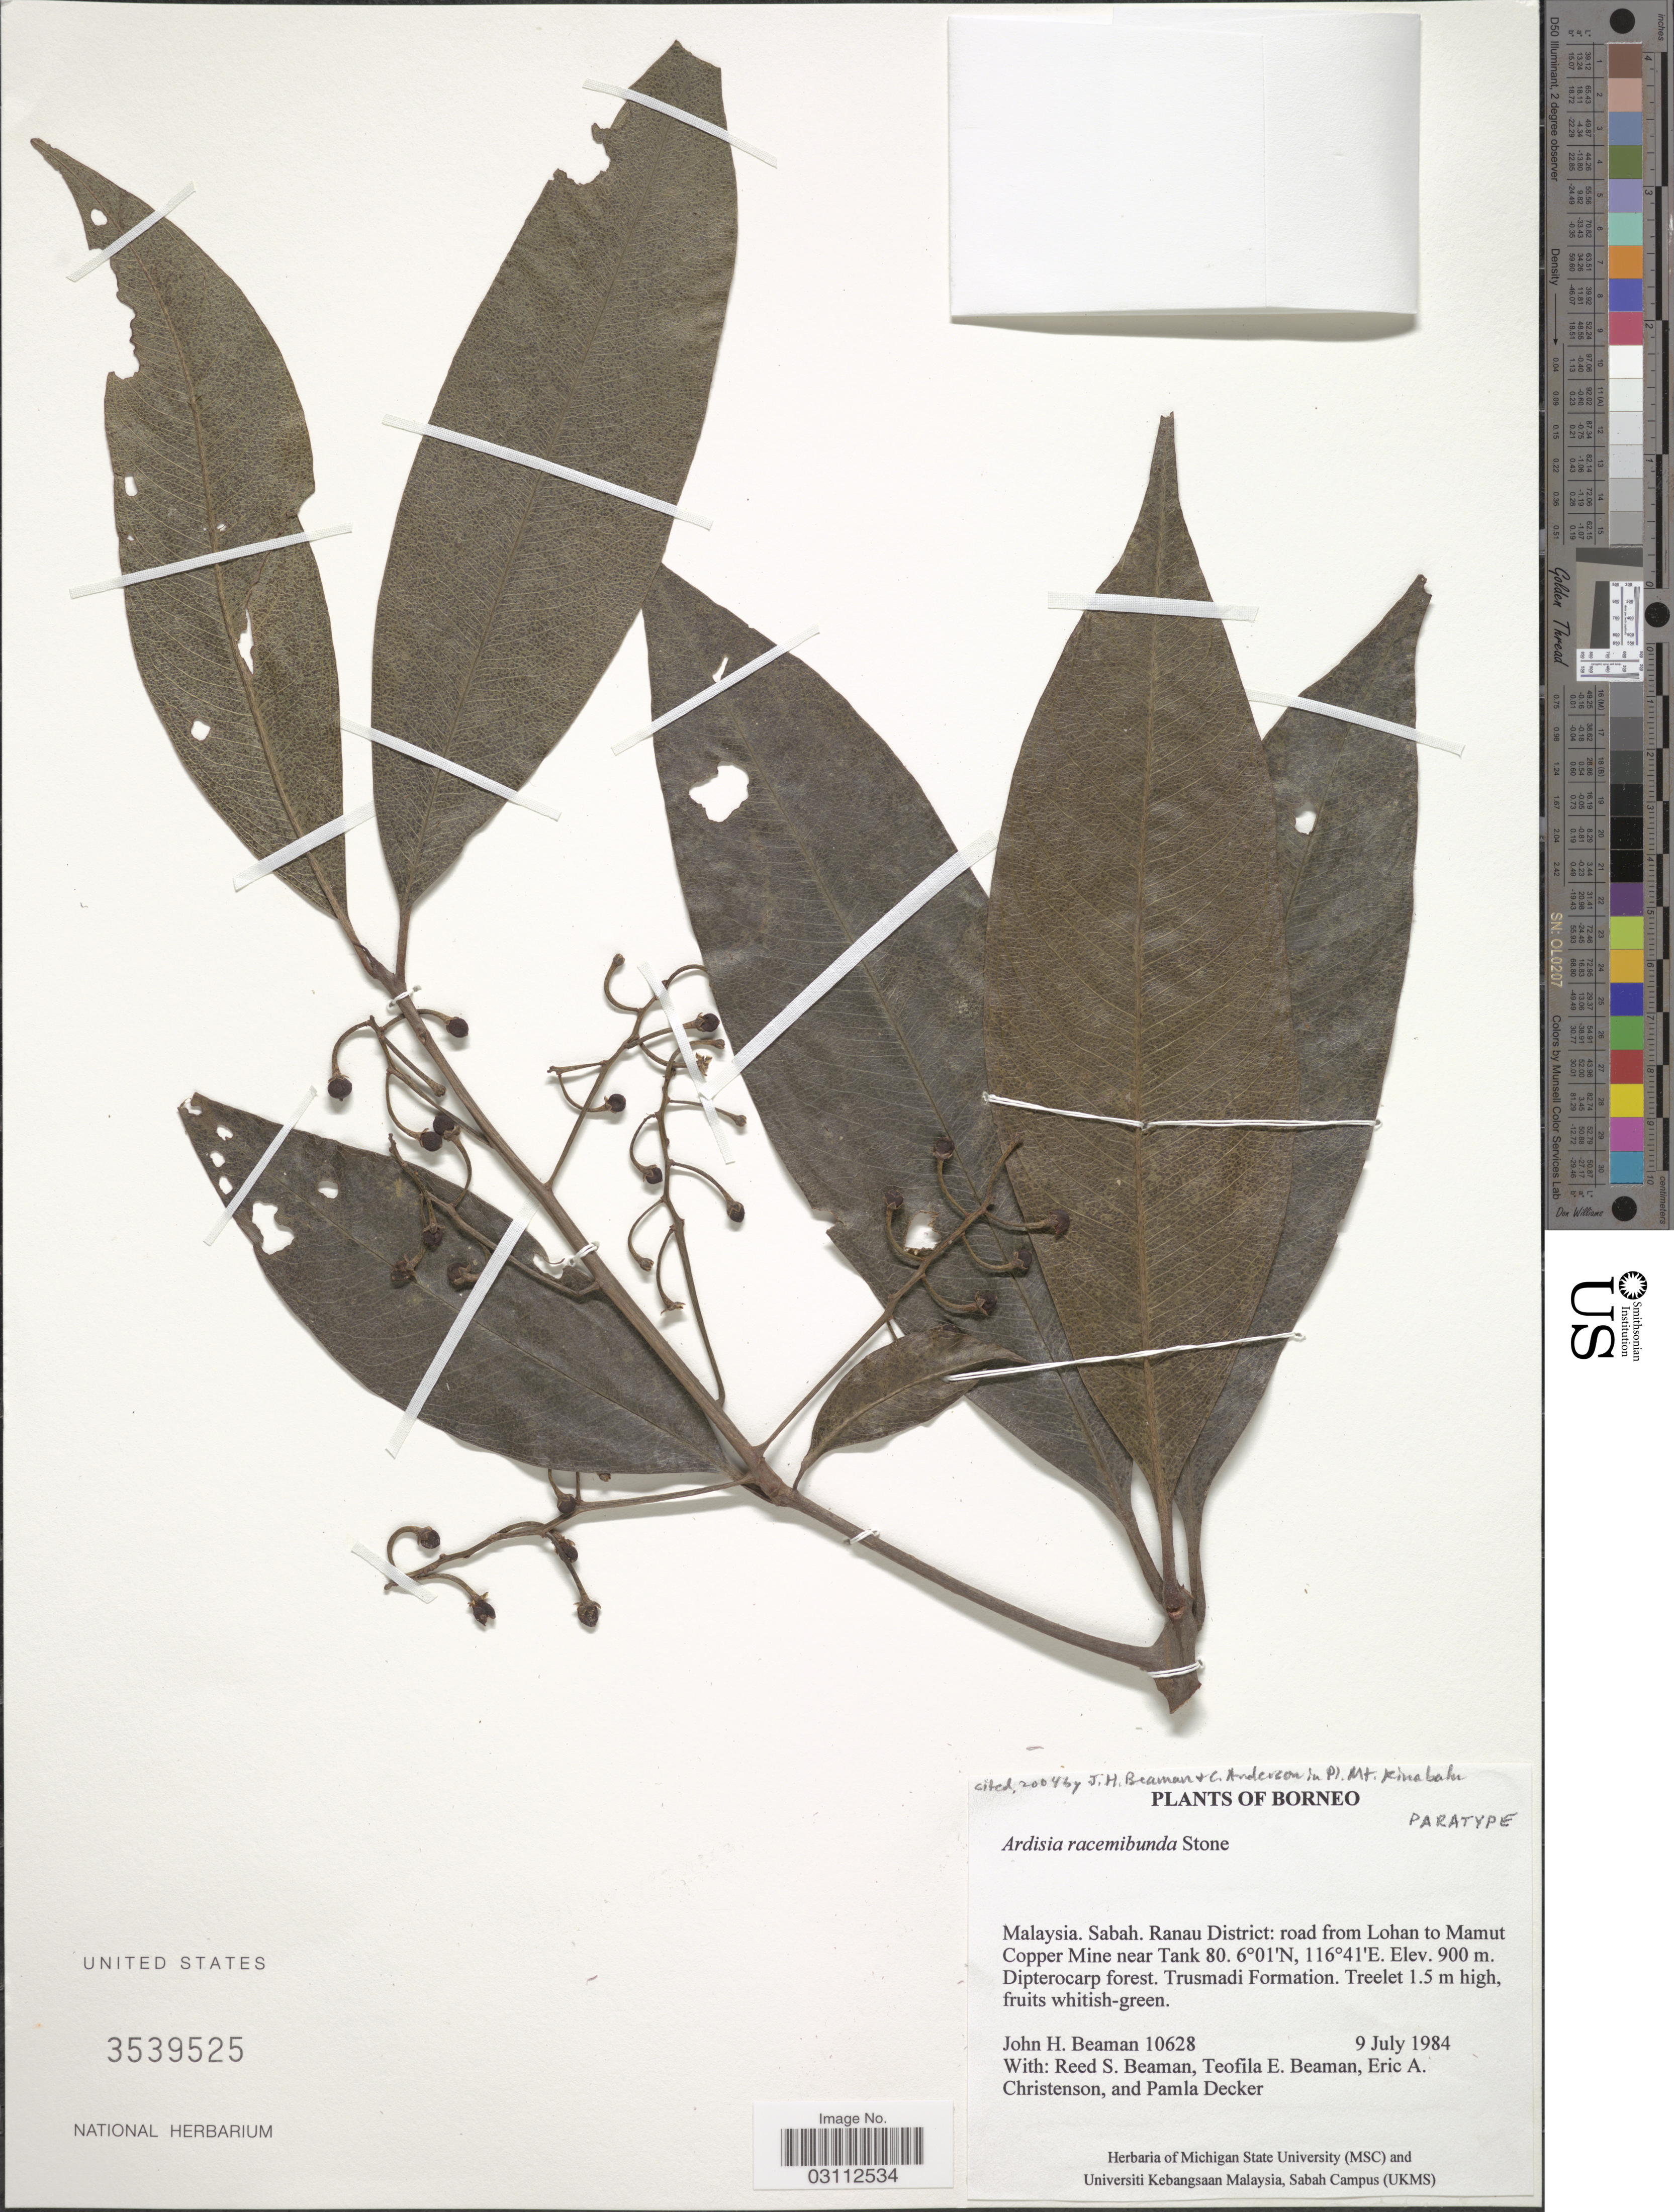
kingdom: Plantae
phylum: Tracheophyta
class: Magnoliopsida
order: Ericales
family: Primulaceae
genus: Ardisia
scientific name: Ardisia racemibunda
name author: B.C. Stone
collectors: J. H. Beaman, R. S. Beaman, T. E. Beaman, E. A. Christenson & P. Decker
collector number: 10628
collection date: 1984-07-09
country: Malaysia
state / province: Sabah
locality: Borneo. Ranau District: road from Lohan to Mamut Copper Mine near Tank 80.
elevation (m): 900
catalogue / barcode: US 3539525